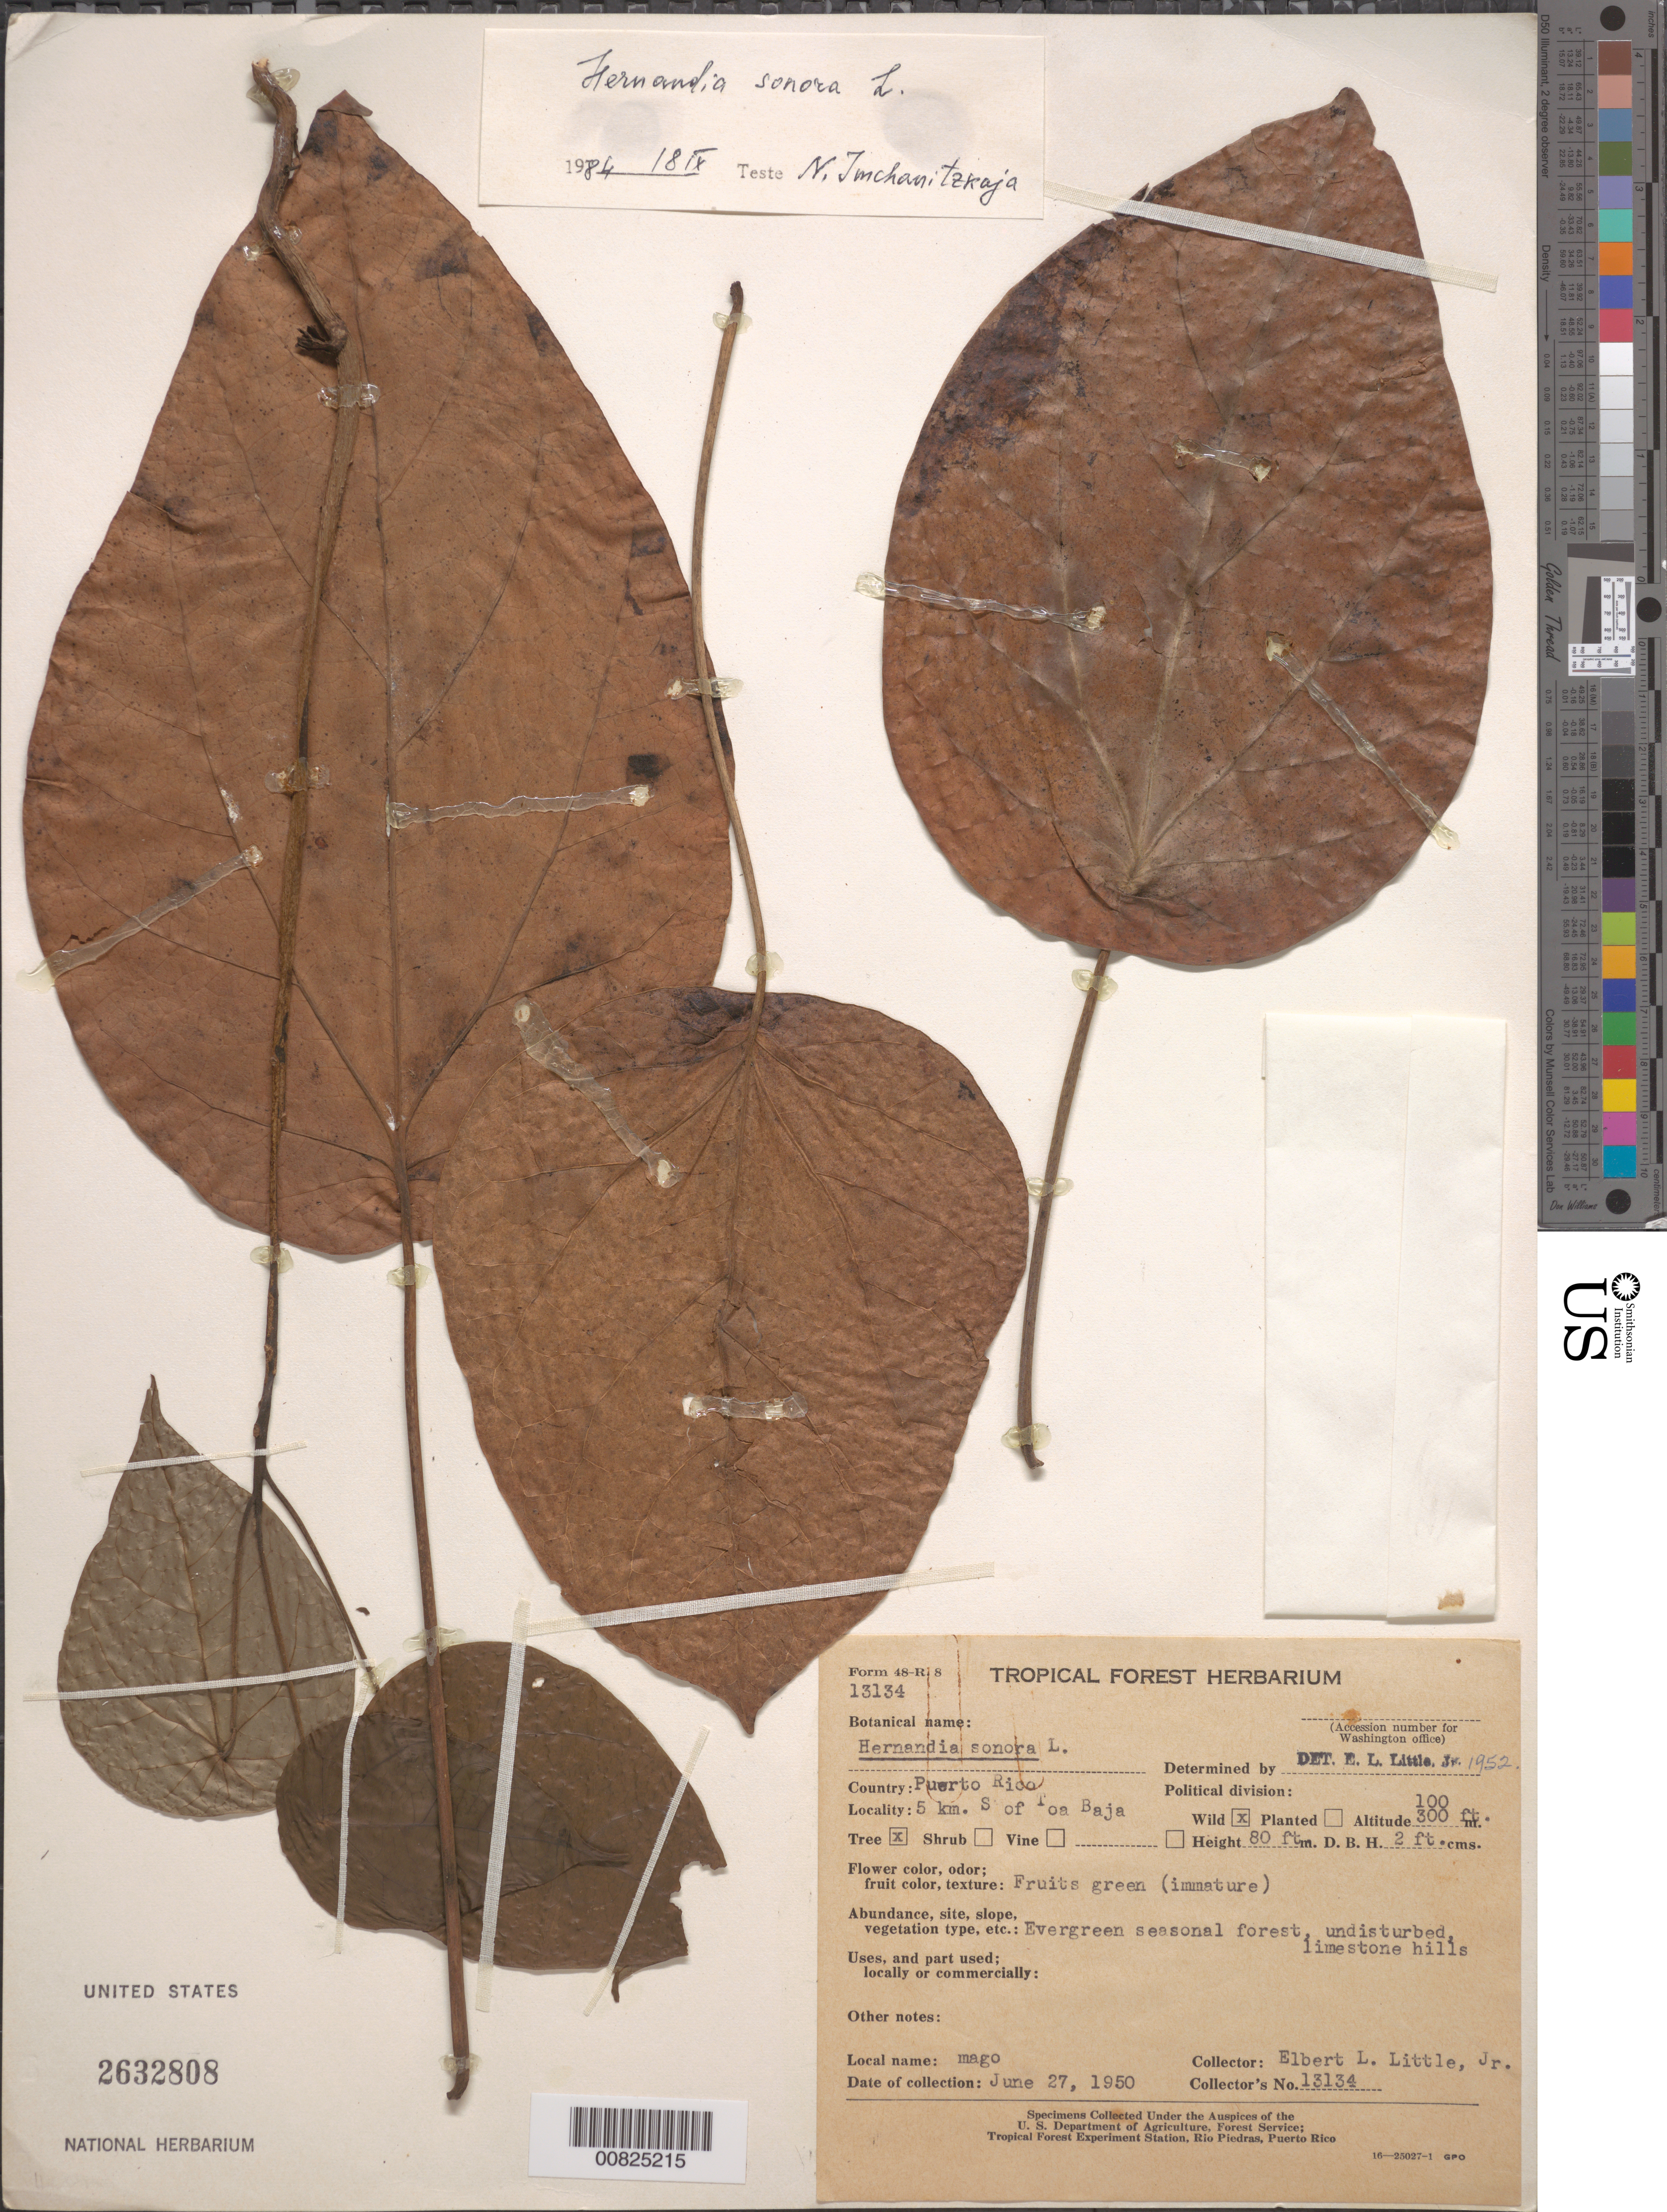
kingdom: Plantae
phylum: Tracheophyta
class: Magnoliopsida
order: Laurales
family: Hernandiaceae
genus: Hernandia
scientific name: Hernandia sonora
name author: L.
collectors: E. L. Little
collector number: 13134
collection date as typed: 27 Jun 1950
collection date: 1950-06-27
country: Puerto Rico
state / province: Toa Baja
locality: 5 Km S of Toa Baja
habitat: evergreen season forest, undisturbed, limestone hills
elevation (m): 100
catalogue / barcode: US 2632808